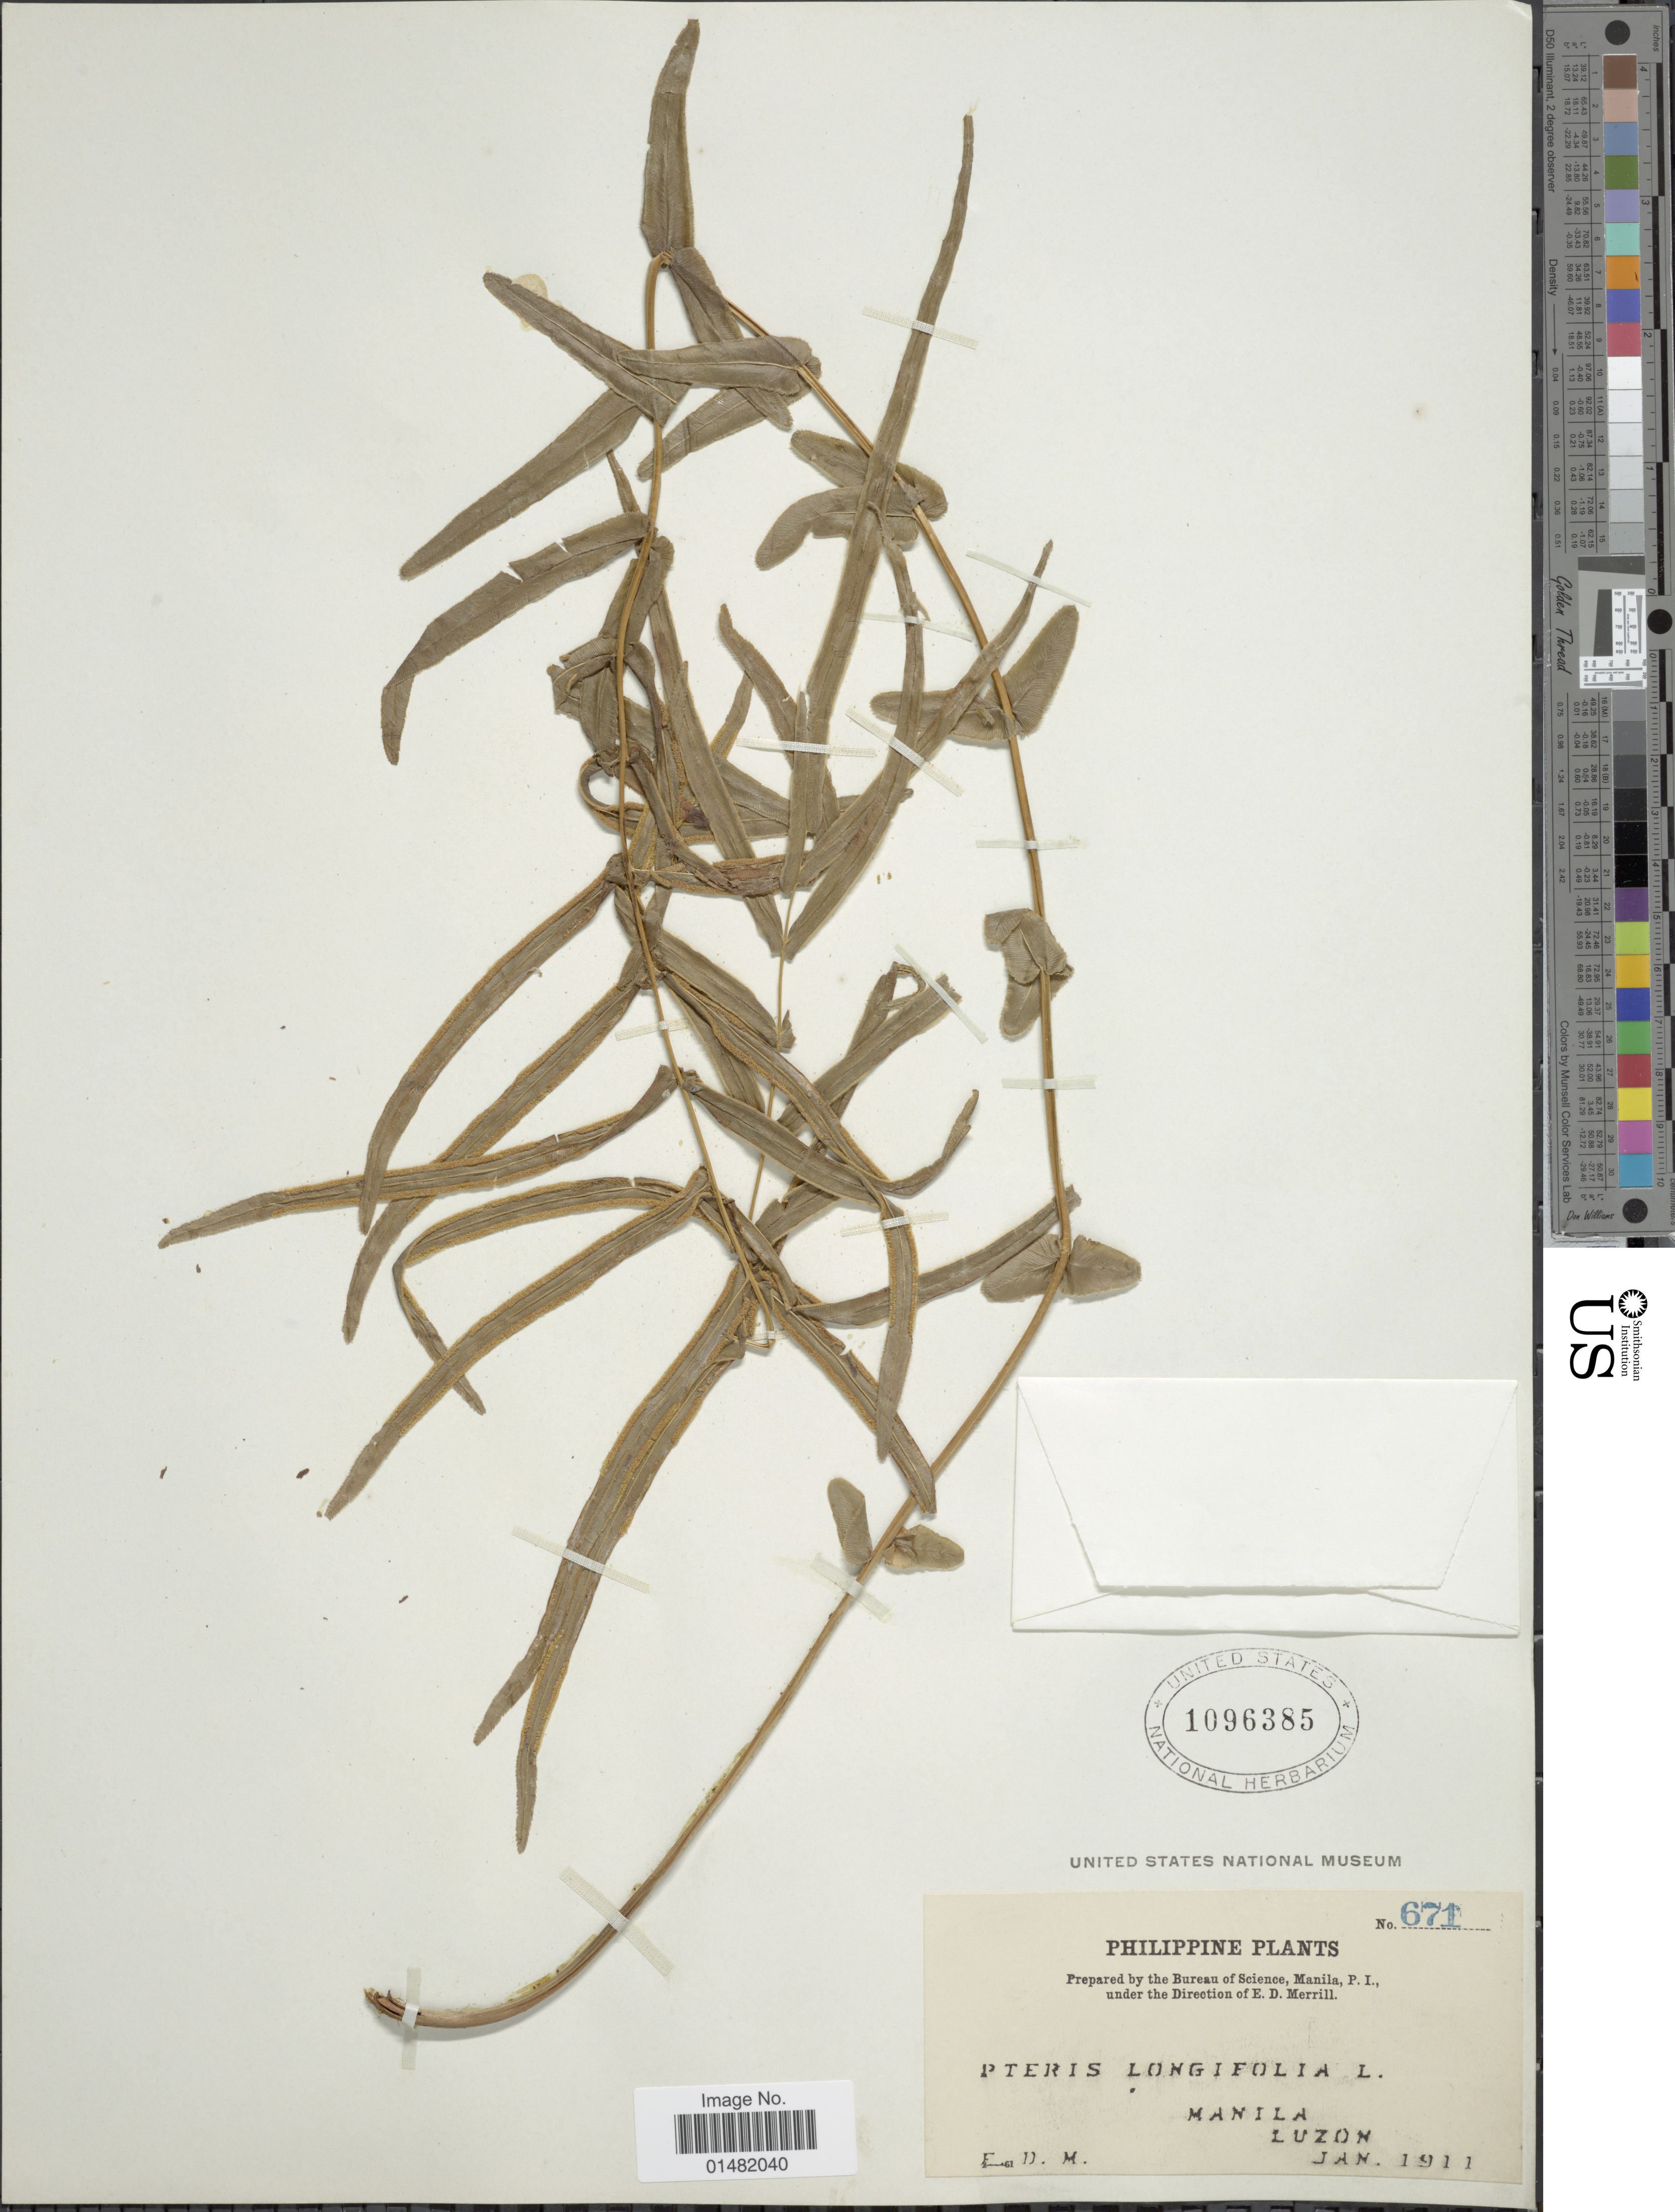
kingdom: Plantae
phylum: Tracheophyta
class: Polypodiopsida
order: Polypodiales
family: Pteridaceae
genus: Pteris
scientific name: Pteris vittata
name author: L.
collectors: E. D. Merrill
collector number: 671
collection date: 1911-01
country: Philippines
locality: Manila, Luzon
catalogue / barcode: US 1096385